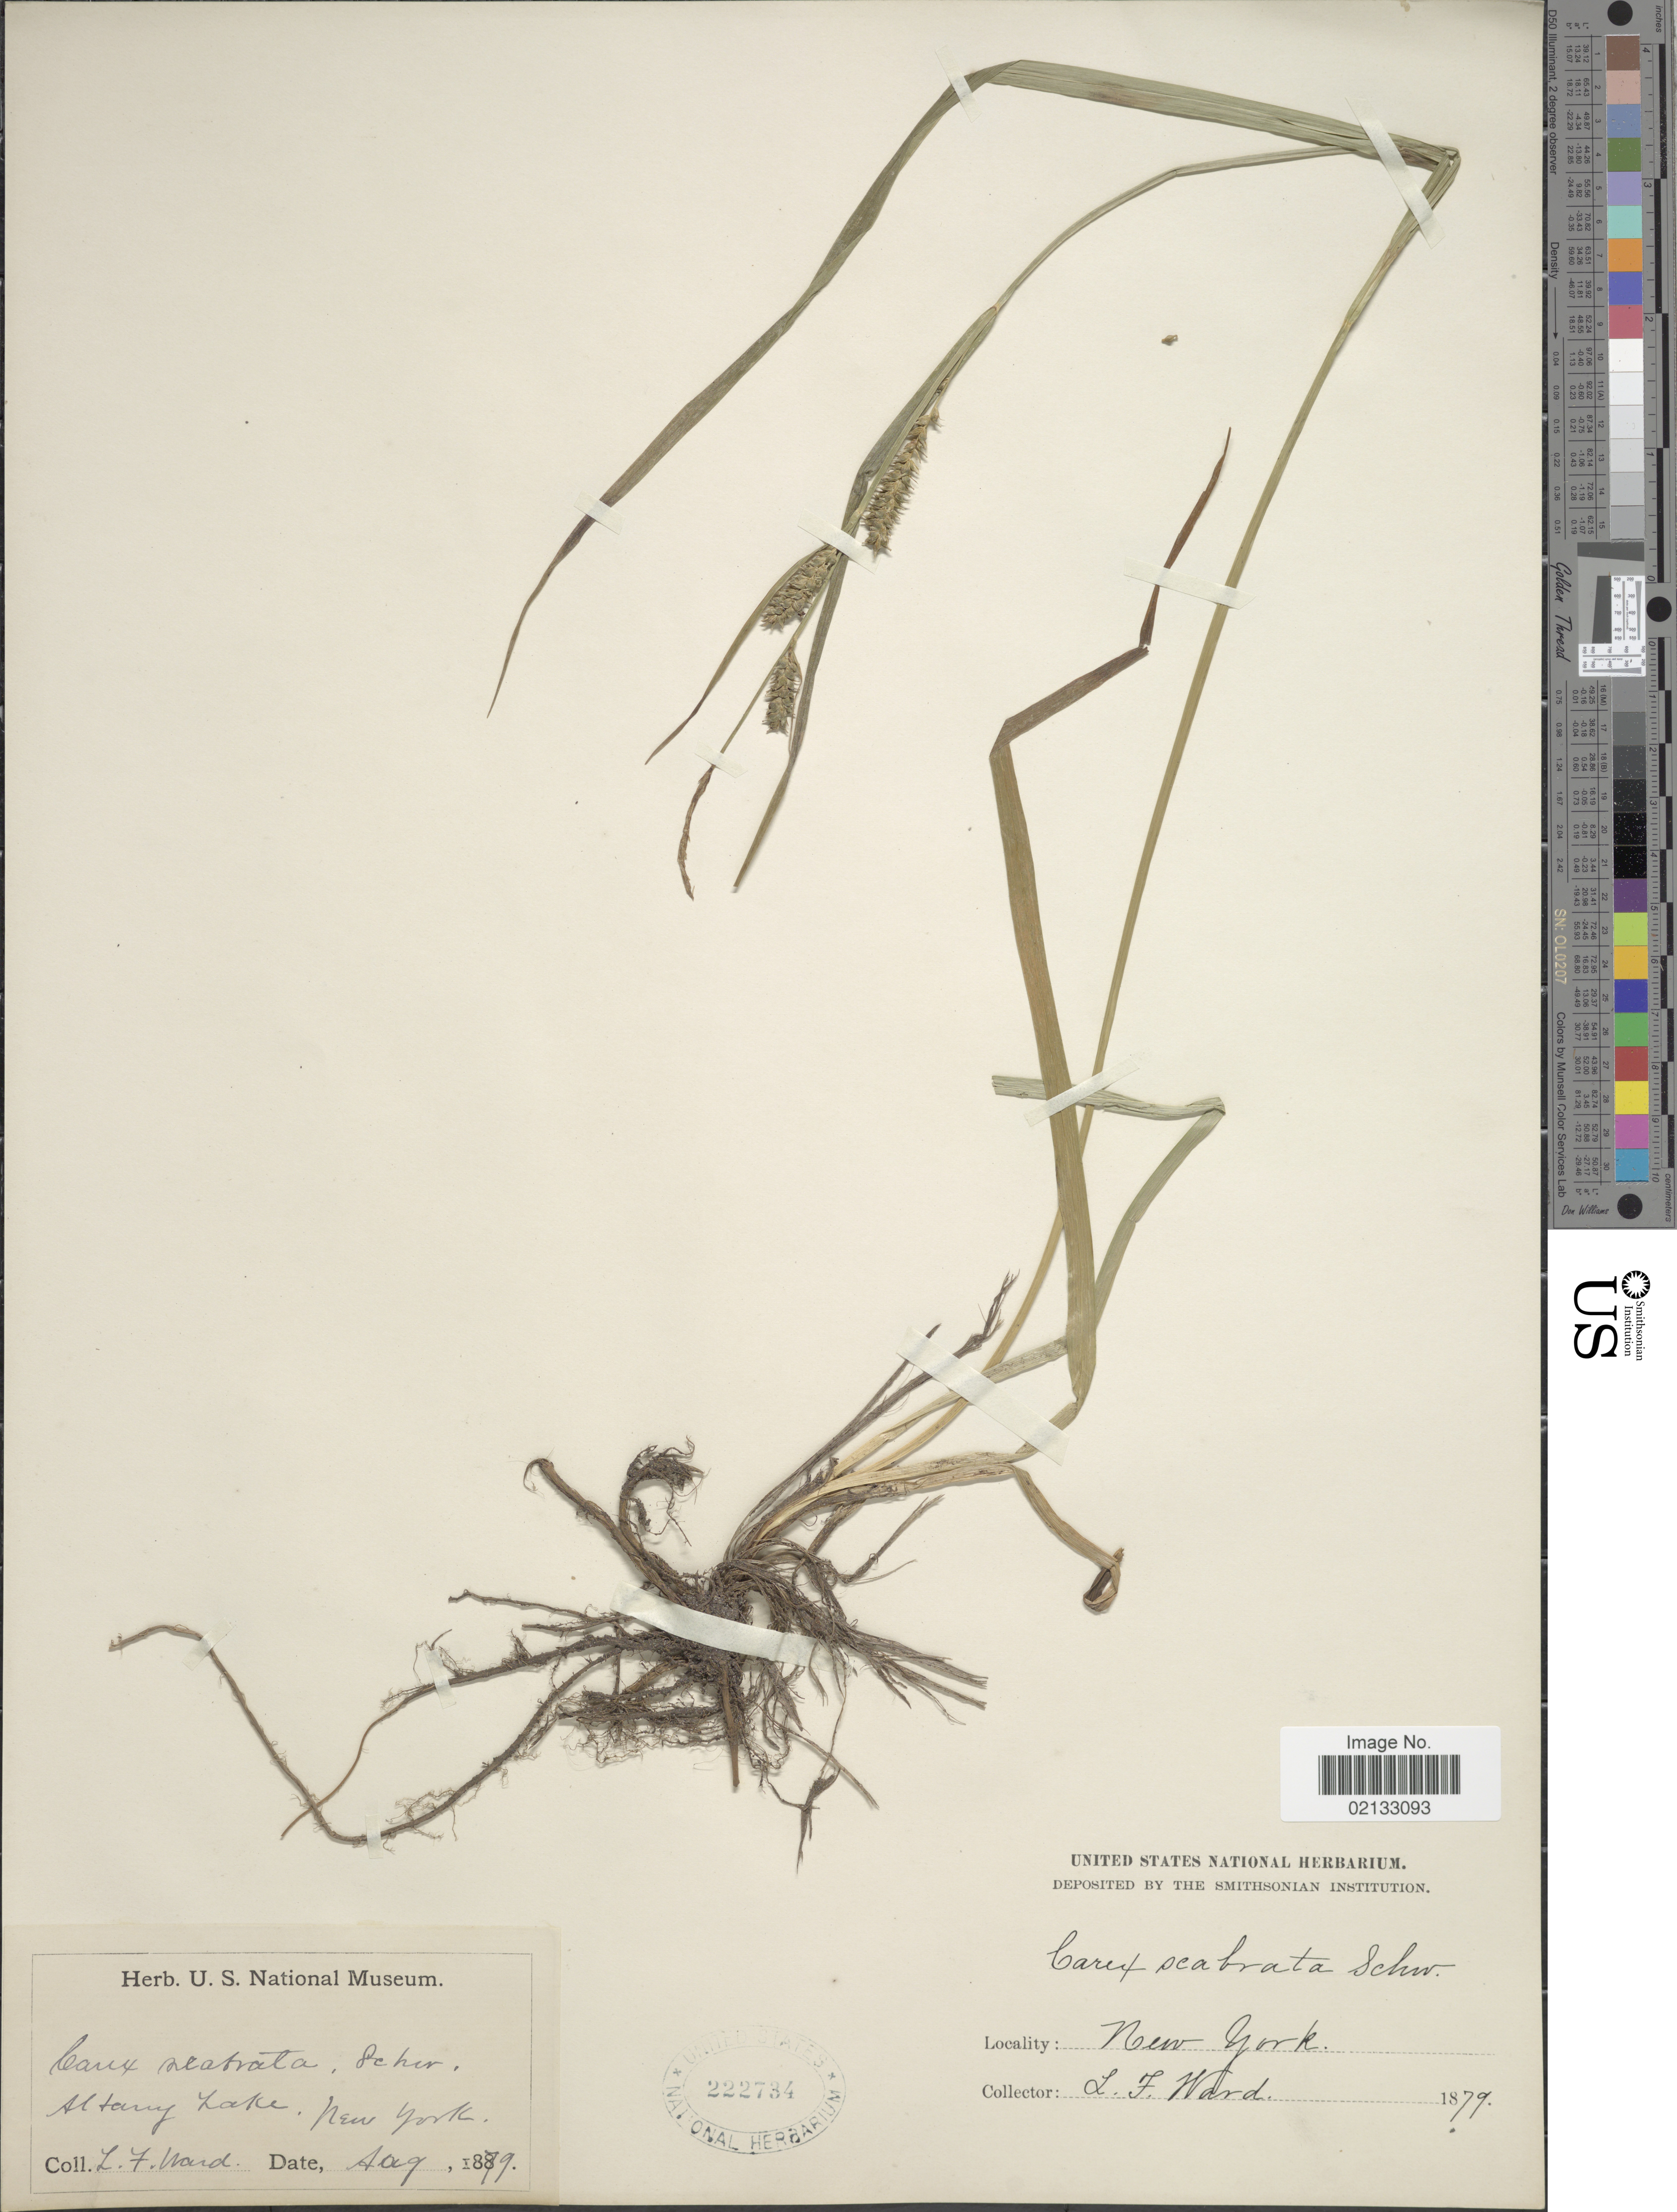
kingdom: Plantae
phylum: Tracheophyta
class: Liliopsida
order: Poales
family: Cyperaceae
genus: Carex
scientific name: Carex scabrata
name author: Schwein.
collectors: L. Ward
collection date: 1879-08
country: United States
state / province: New York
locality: Albany Lake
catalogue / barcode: US 222734